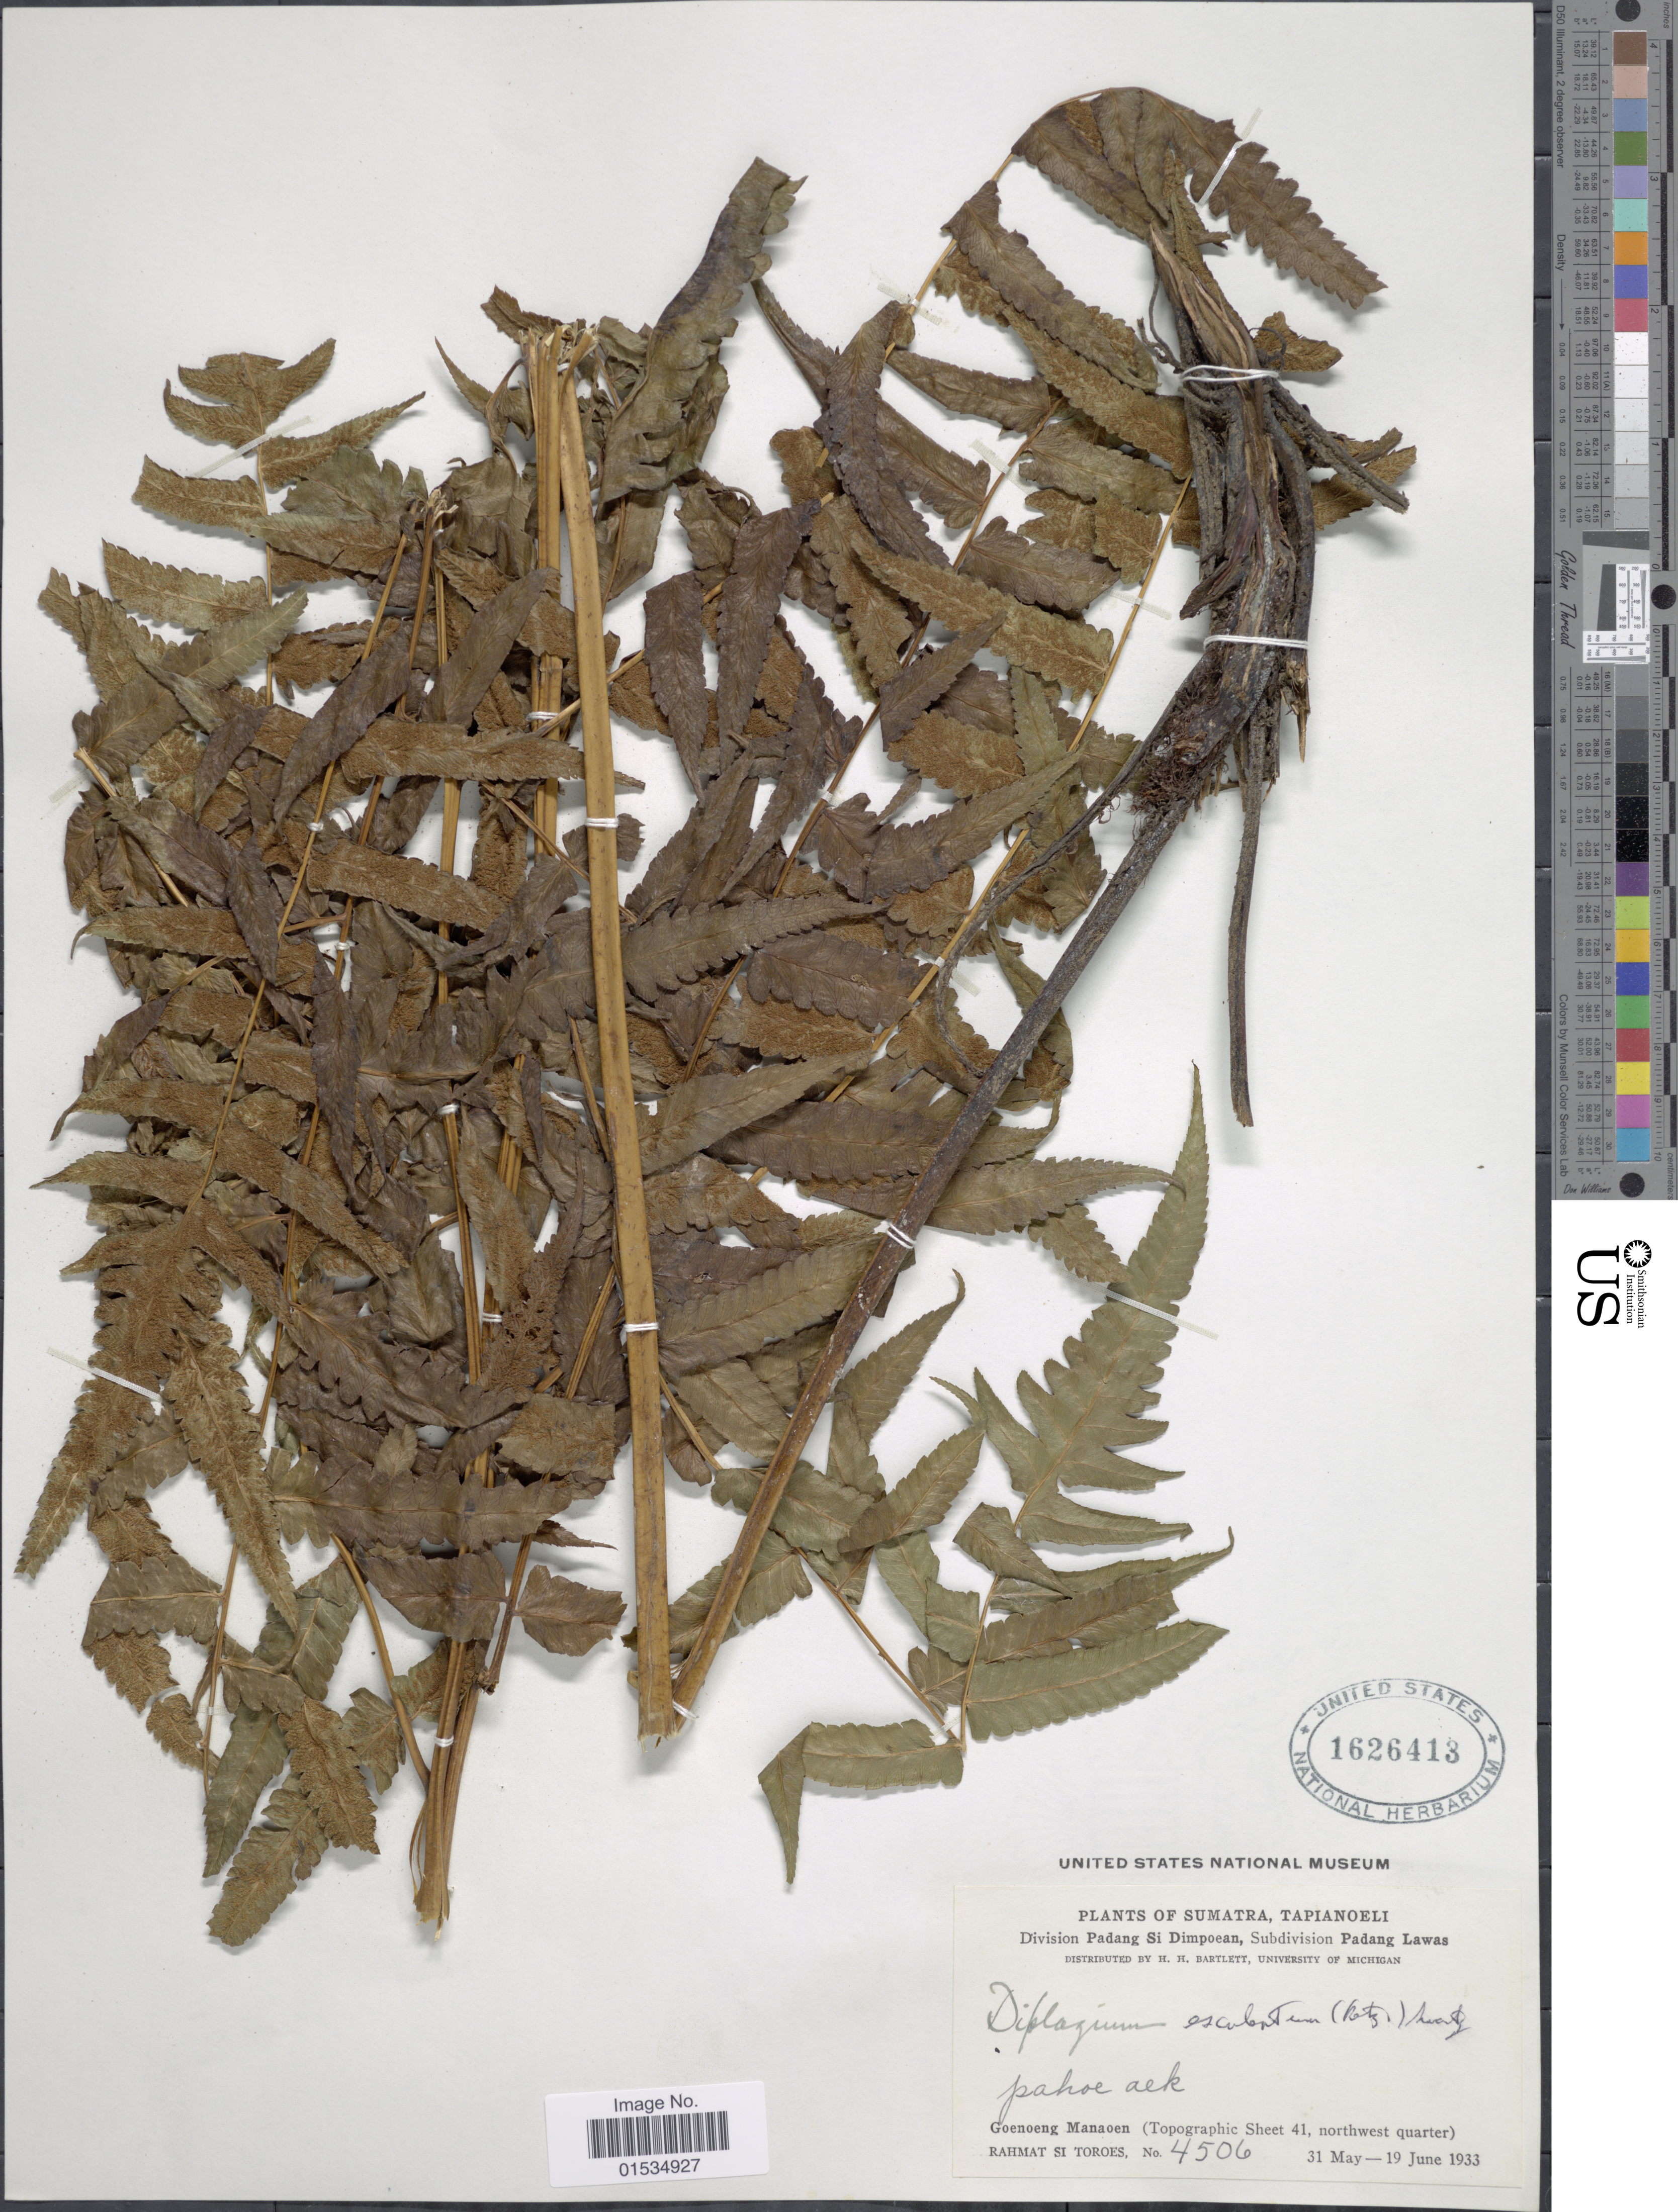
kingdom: Plantae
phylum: Tracheophyta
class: Polypodiopsida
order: Polypodiales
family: Athyriaceae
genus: Diplazium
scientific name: Diplazium esculentum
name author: (Retz.) Sw.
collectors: Rahmat Si Boeea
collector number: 4506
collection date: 1933-05-31/1933-06-19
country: Indonesia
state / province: Sumatra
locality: Tapianoeli, Division Padang Si Dimpoean, Subdivision Padang Lawas, Goenoeng Manaoen (Topographic sheet 41, northwest quarter)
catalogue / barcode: US 1626413